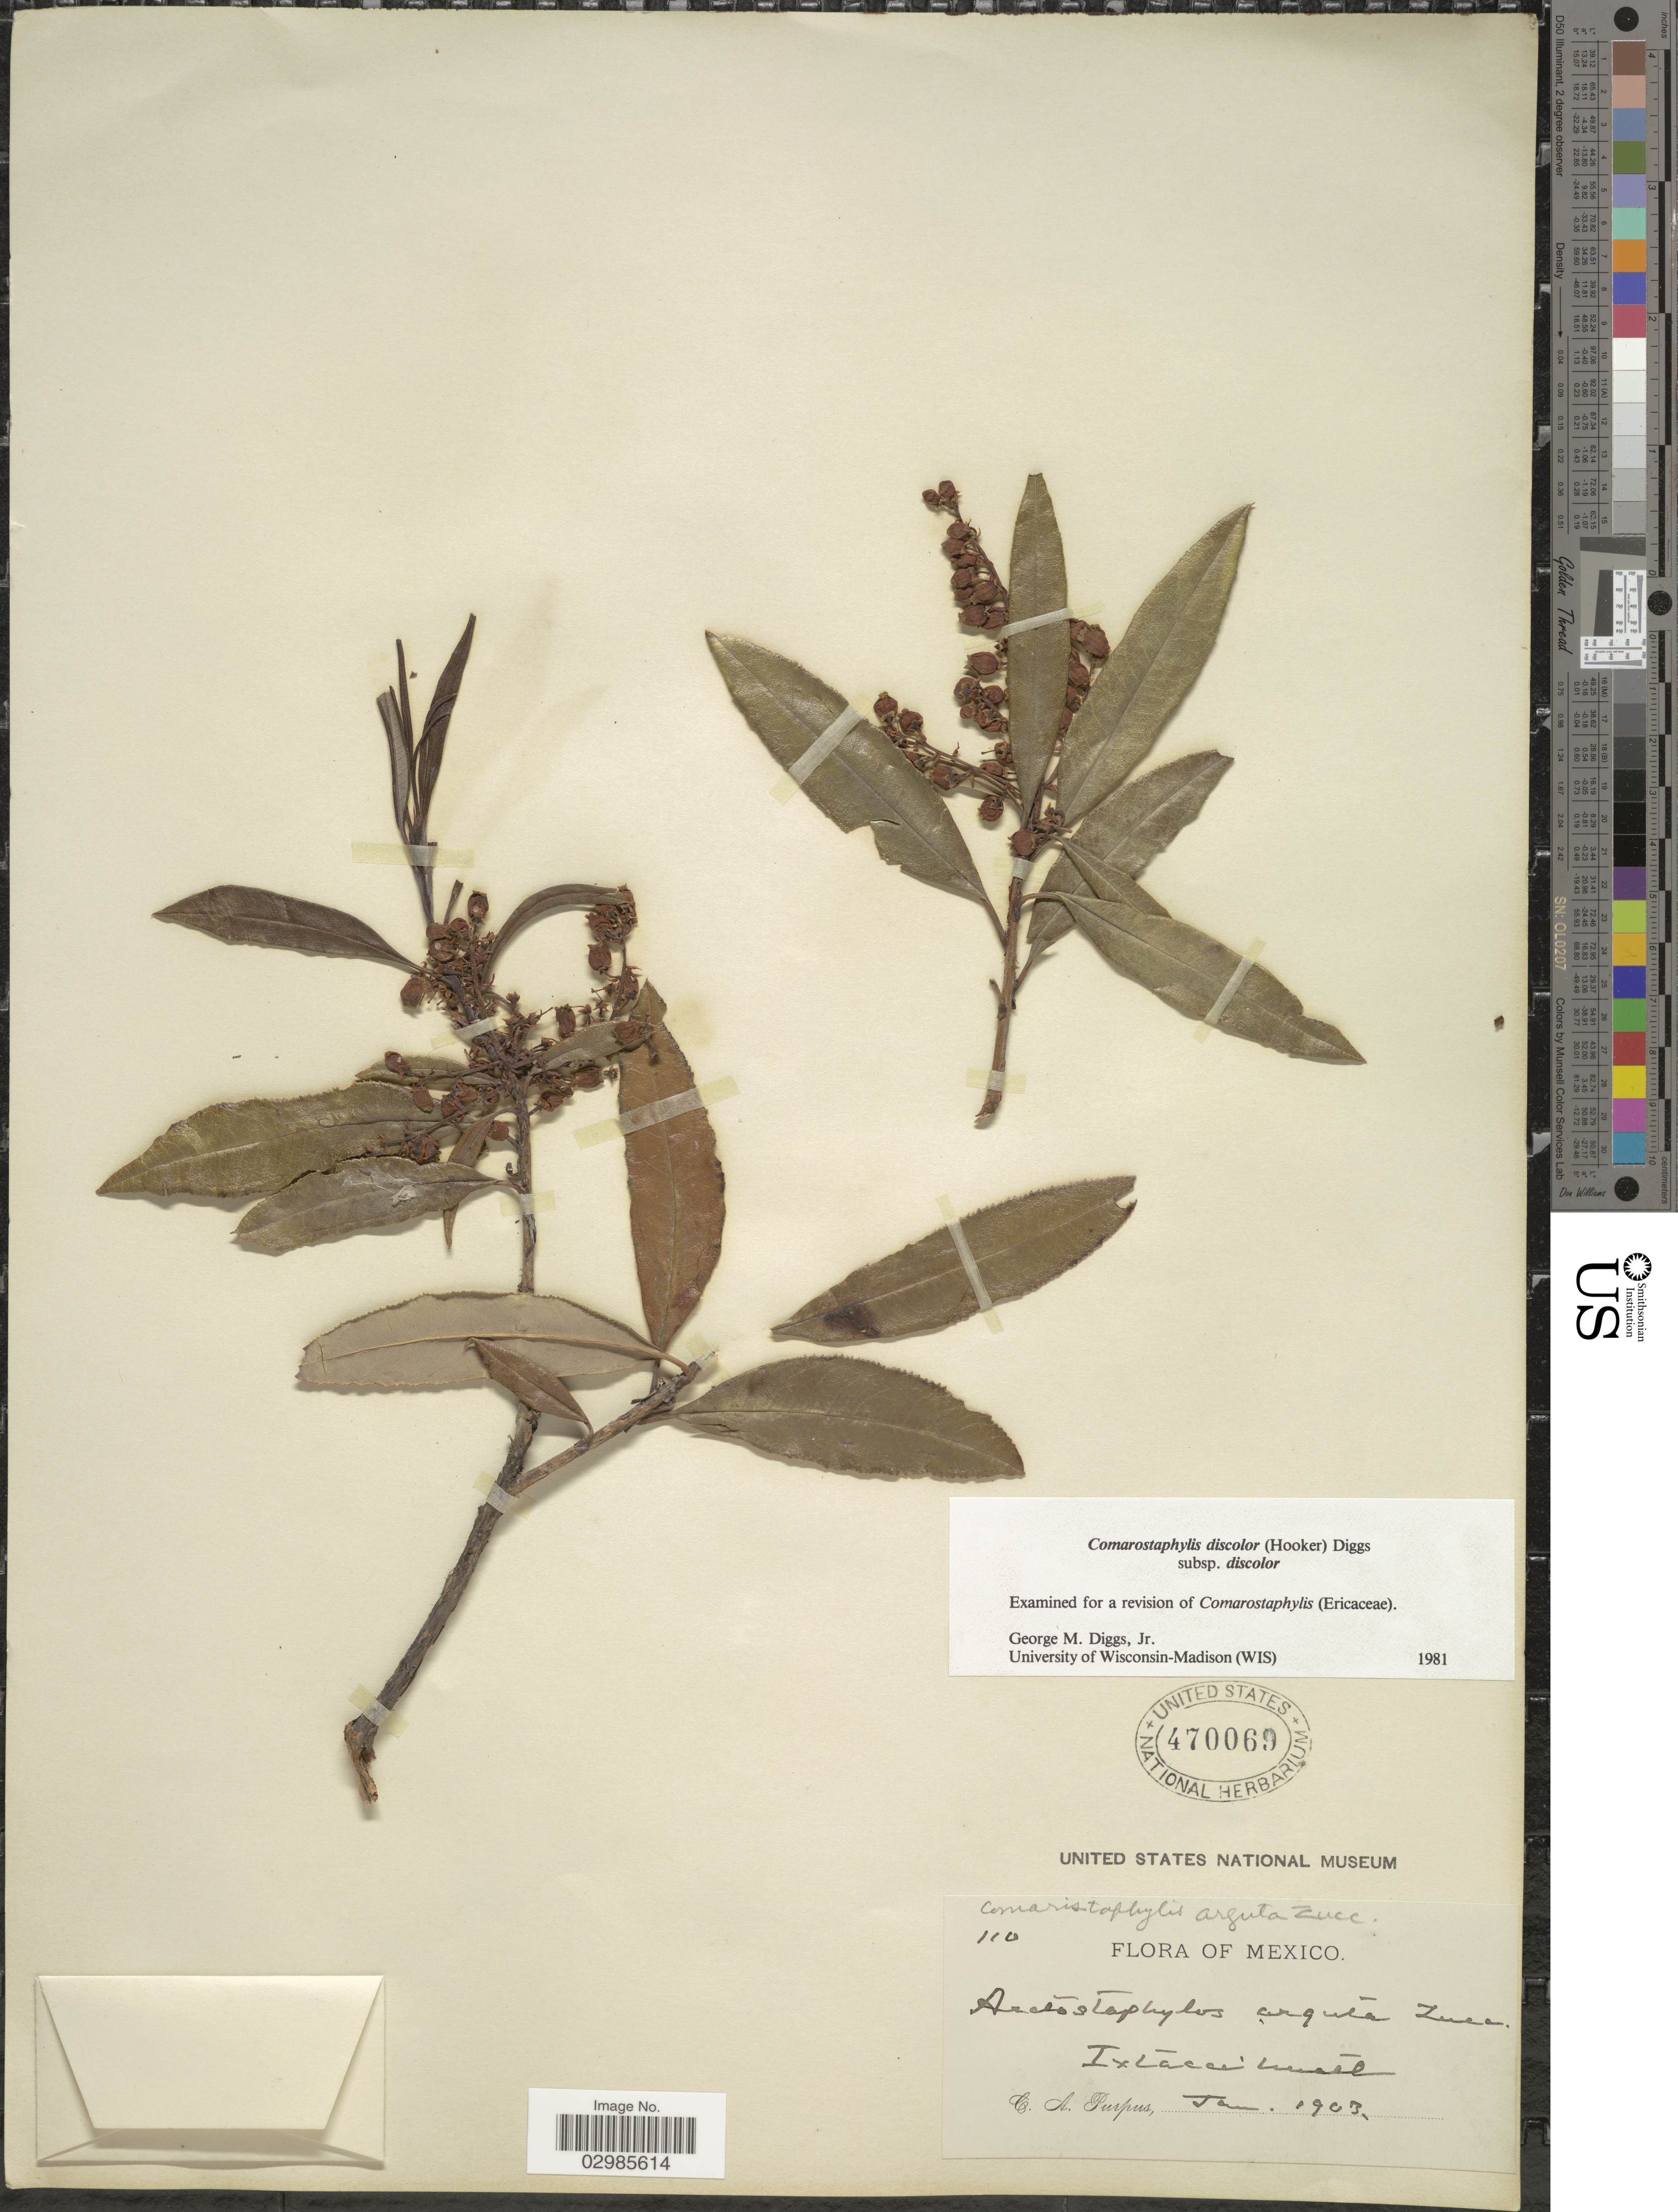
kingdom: Plantae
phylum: Tracheophyta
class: Magnoliopsida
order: Ericales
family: Ericaceae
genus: Comarostaphylis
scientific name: Comarostaphylis discolor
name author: (Hook.) Diggs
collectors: C. A. Purpus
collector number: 110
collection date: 1903-01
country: Mexico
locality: Ixtaccihuatl.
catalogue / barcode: US 470069